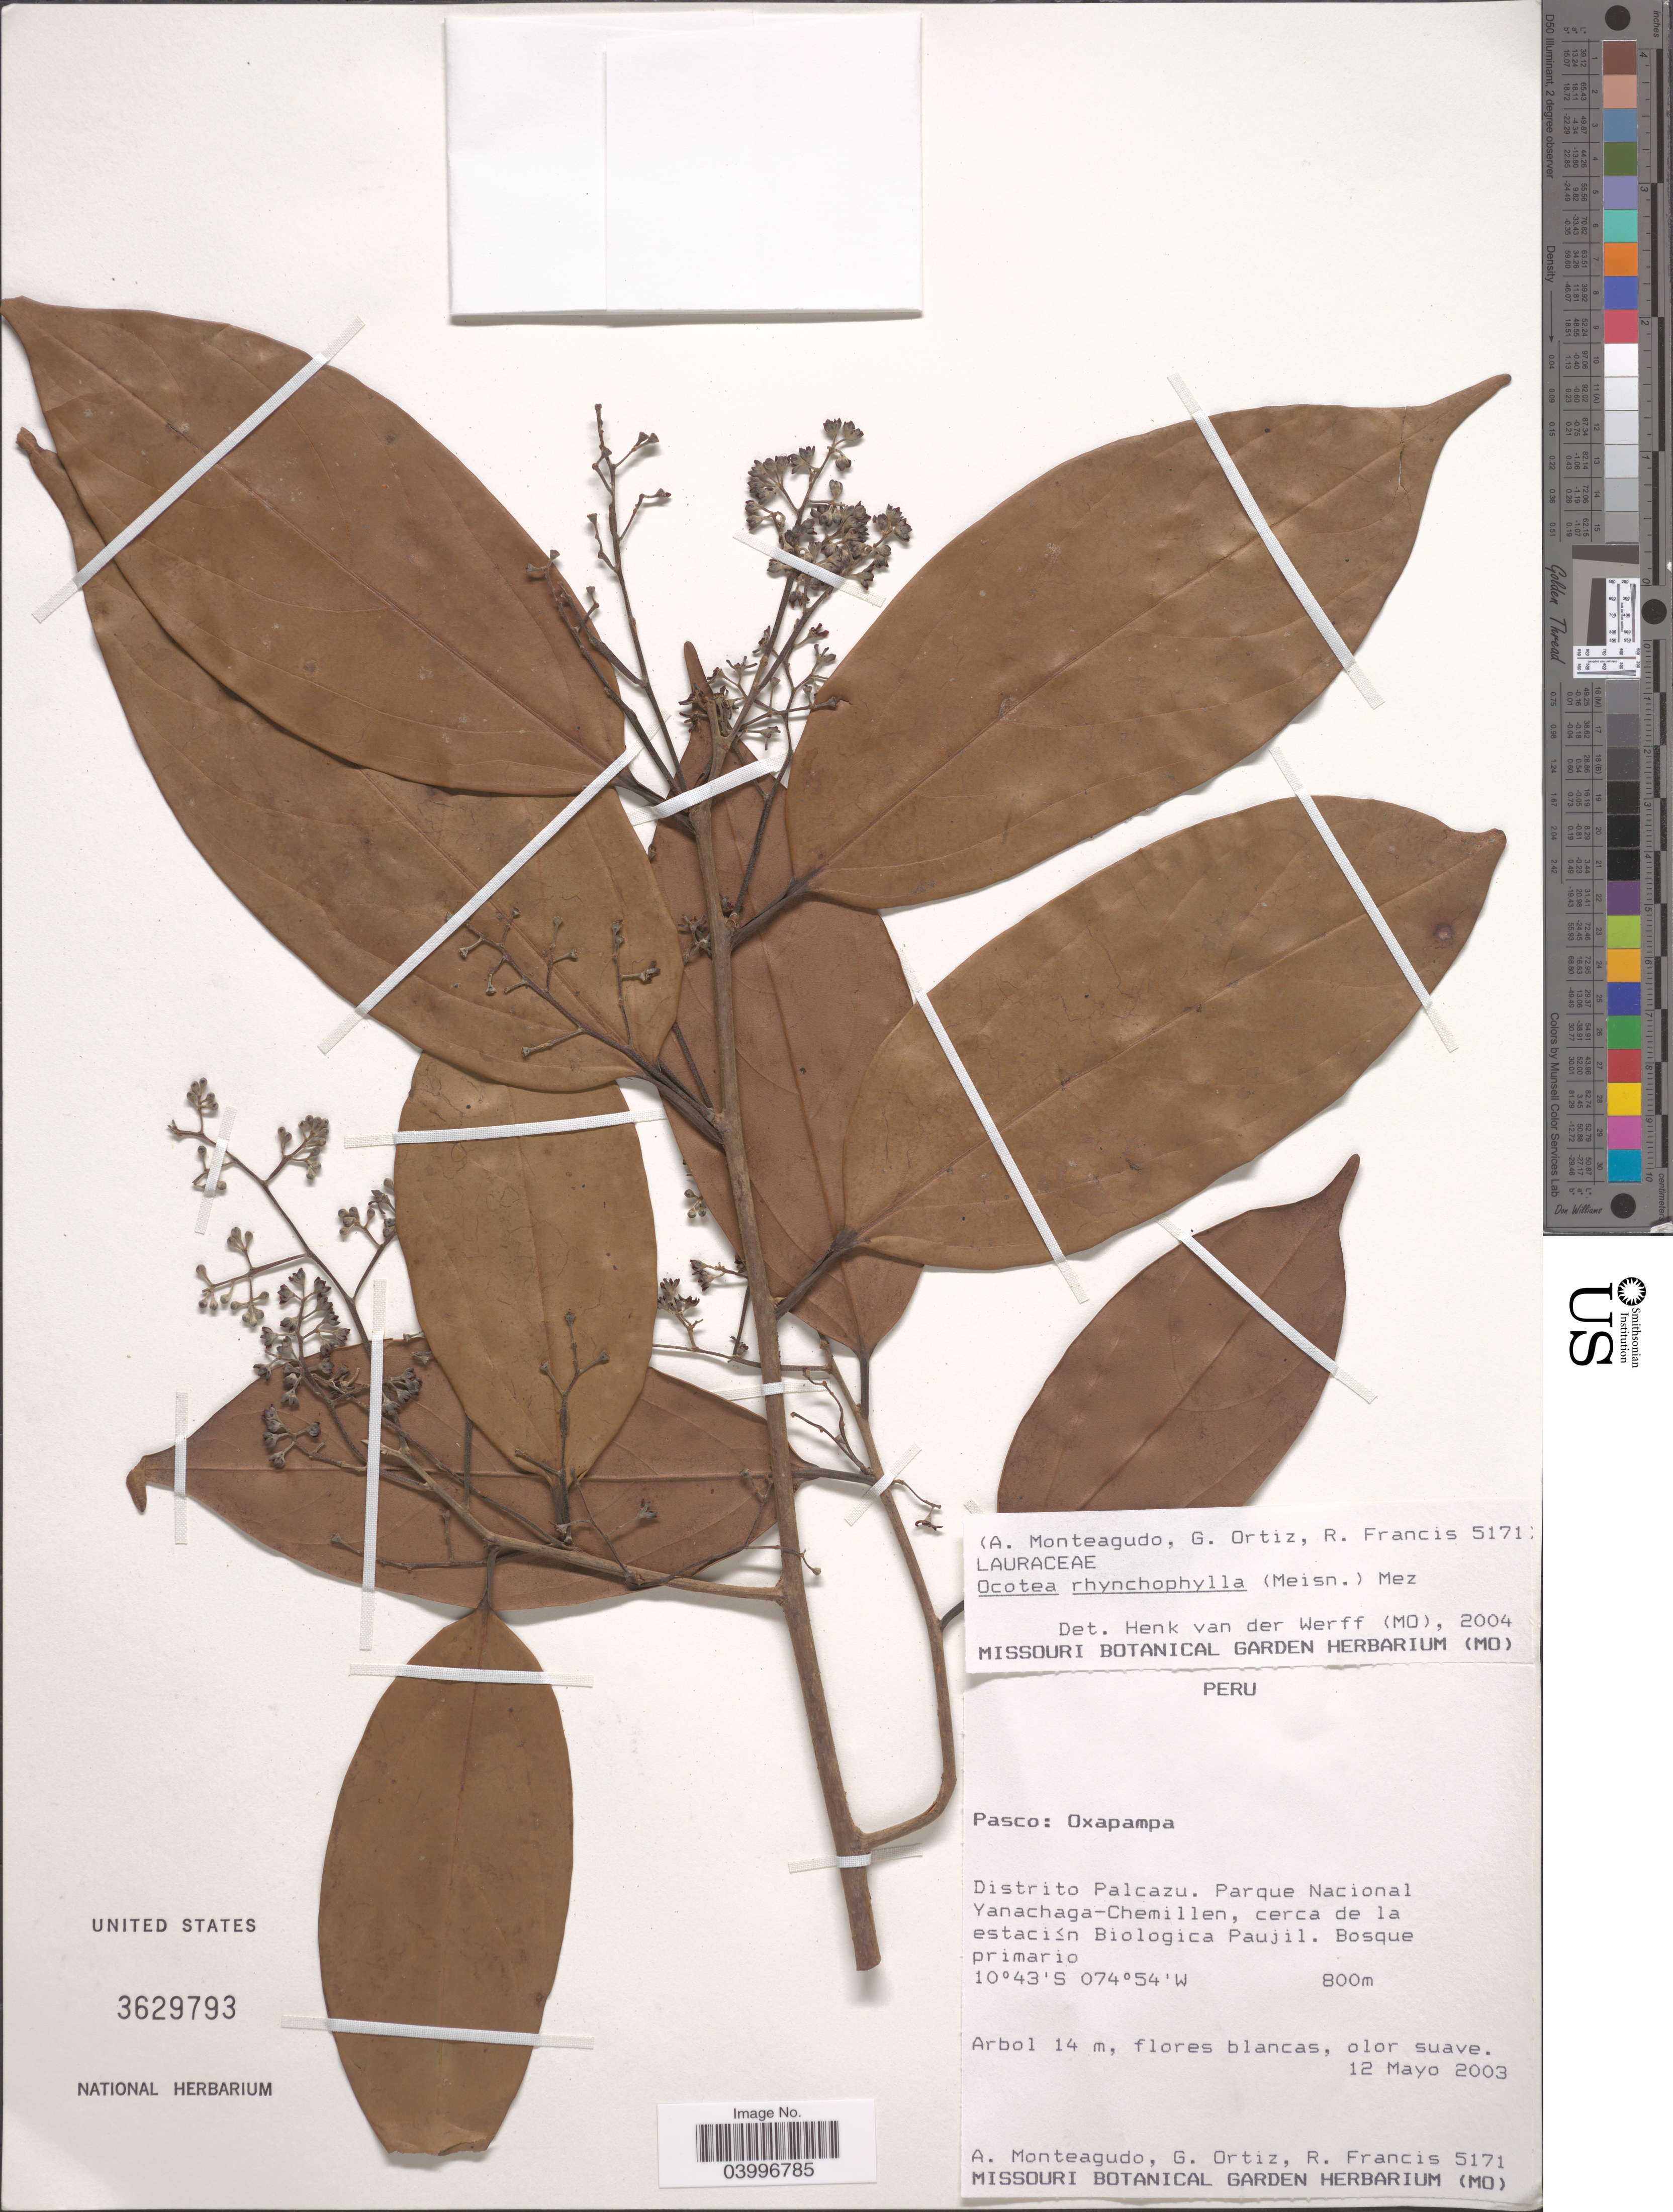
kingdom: Plantae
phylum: Tracheophyta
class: Magnoliopsida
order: Laurales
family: Lauraceae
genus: Ocotea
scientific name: Ocotea rhynchophylla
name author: (Hieron.) Mez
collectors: A. Monteagudo, G. Ortiz & R. Francis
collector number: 5171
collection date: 2003-05-12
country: Peru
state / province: Pasco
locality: Oxapampa. Distrito Palcazu. Parque Nacional Yanachaga-Chemillen, cerca de la estaci<n Biologica Paujil.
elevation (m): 800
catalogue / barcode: US 3629793